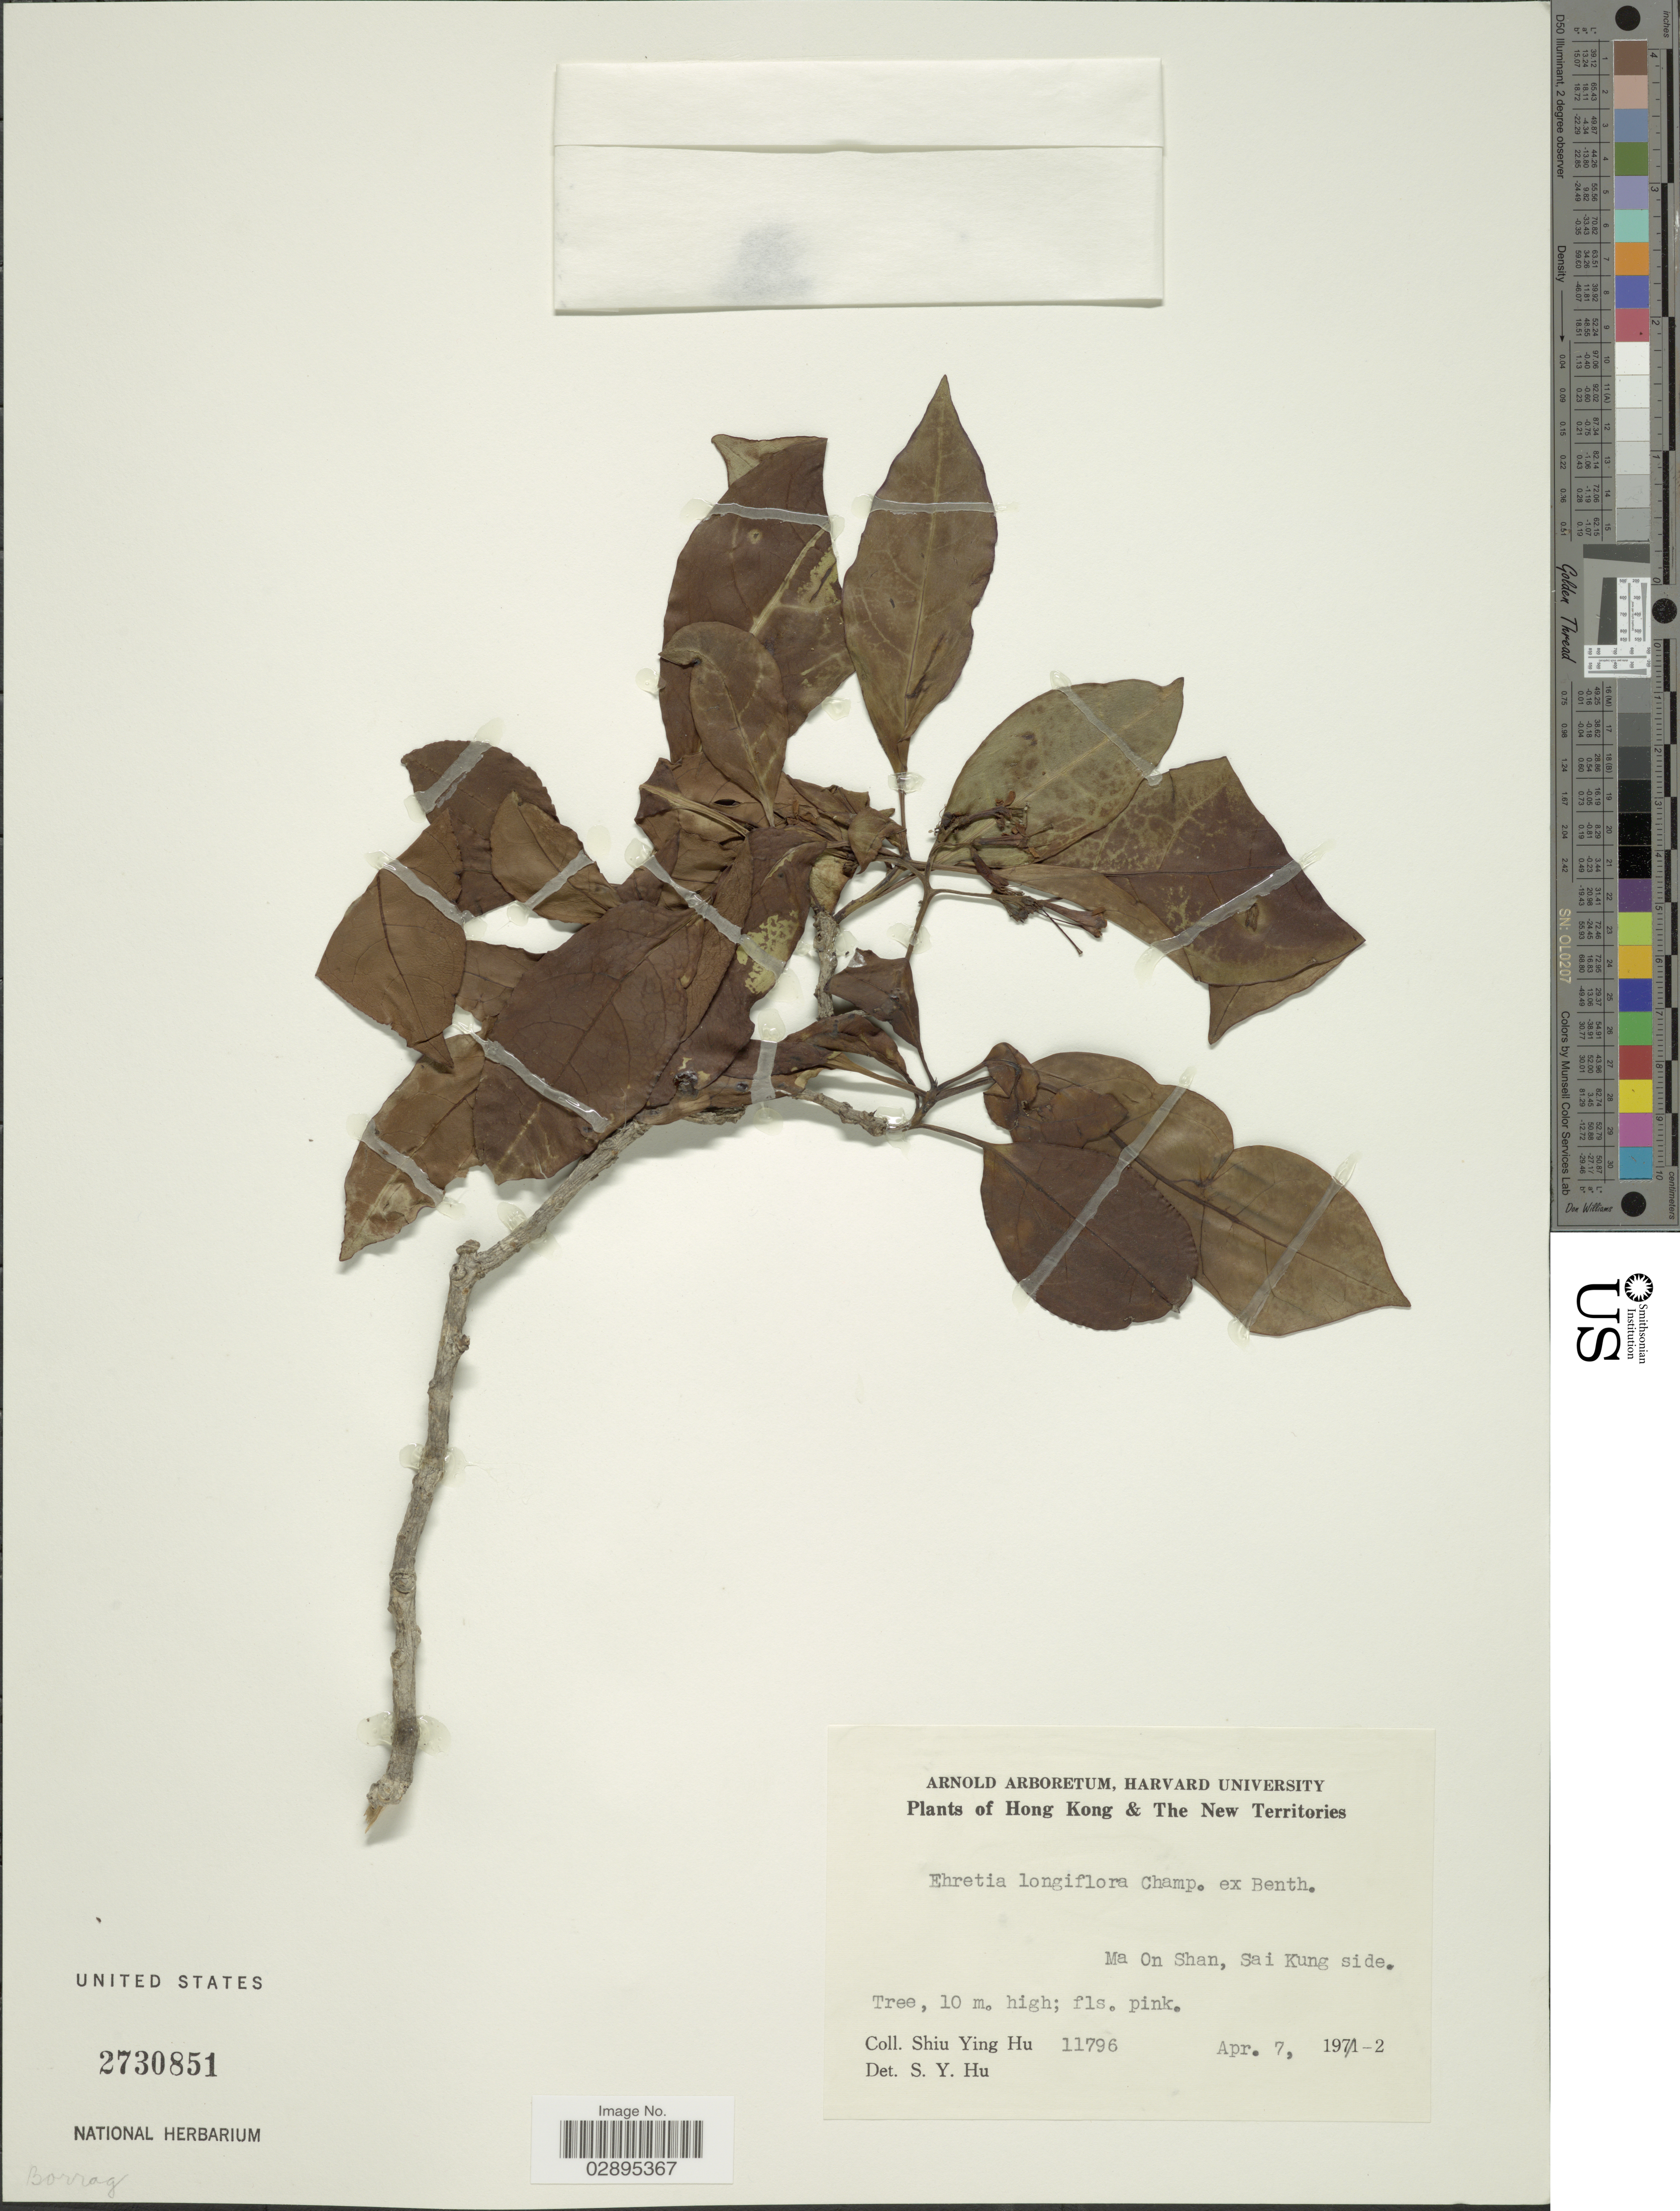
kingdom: Plantae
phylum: Tracheophyta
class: Magnoliopsida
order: Boraginales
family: Ehretiaceae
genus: Ehretia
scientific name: Ehretia longiflora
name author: Champ. ex Benth.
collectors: S. Y. Hu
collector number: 11796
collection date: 1972-04-07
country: China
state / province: Hong Kong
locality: Hong Kong & The New Territories. Ma On Shan, Sai Kung side.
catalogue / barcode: US 2730851